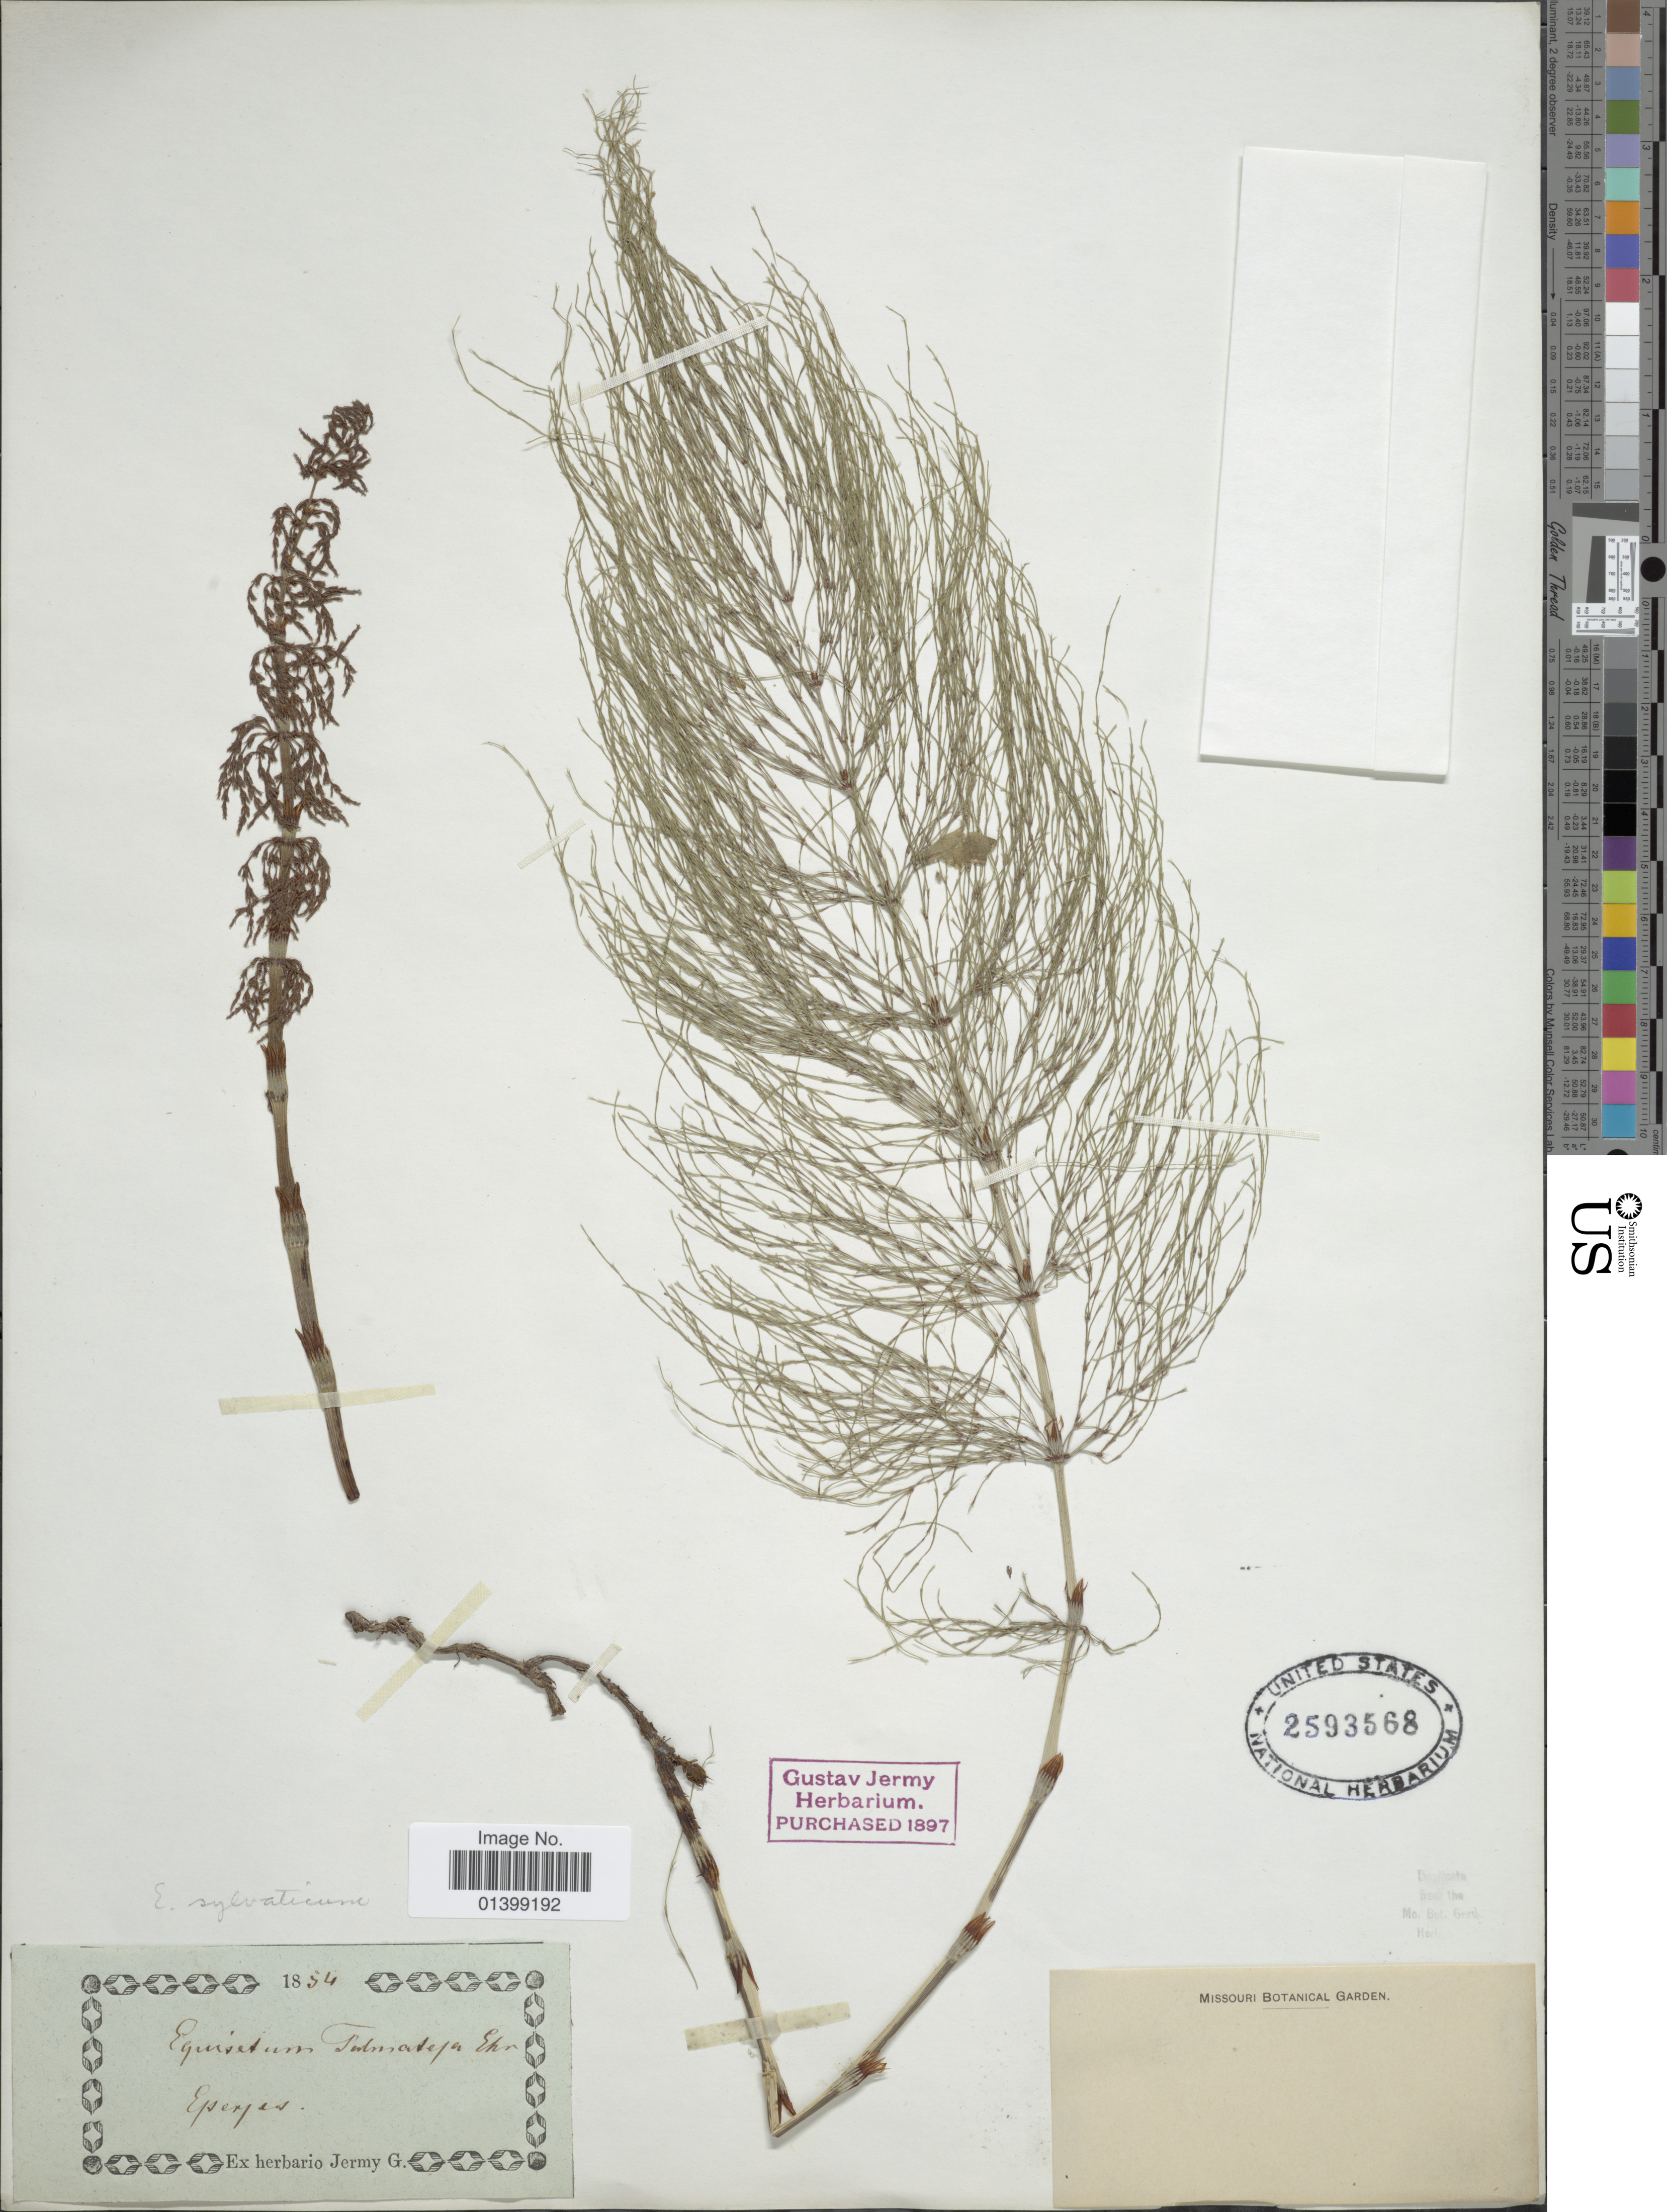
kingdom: Plantae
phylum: Tracheophyta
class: Polypodiopsida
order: Equisetales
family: Equisetaceae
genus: Equisetum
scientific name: Equisetum sylvaticum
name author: L.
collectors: ex herb. G. Jermy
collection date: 1854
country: Hungary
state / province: Csongrád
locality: Eperpes [interpreted]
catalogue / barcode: US 2593568